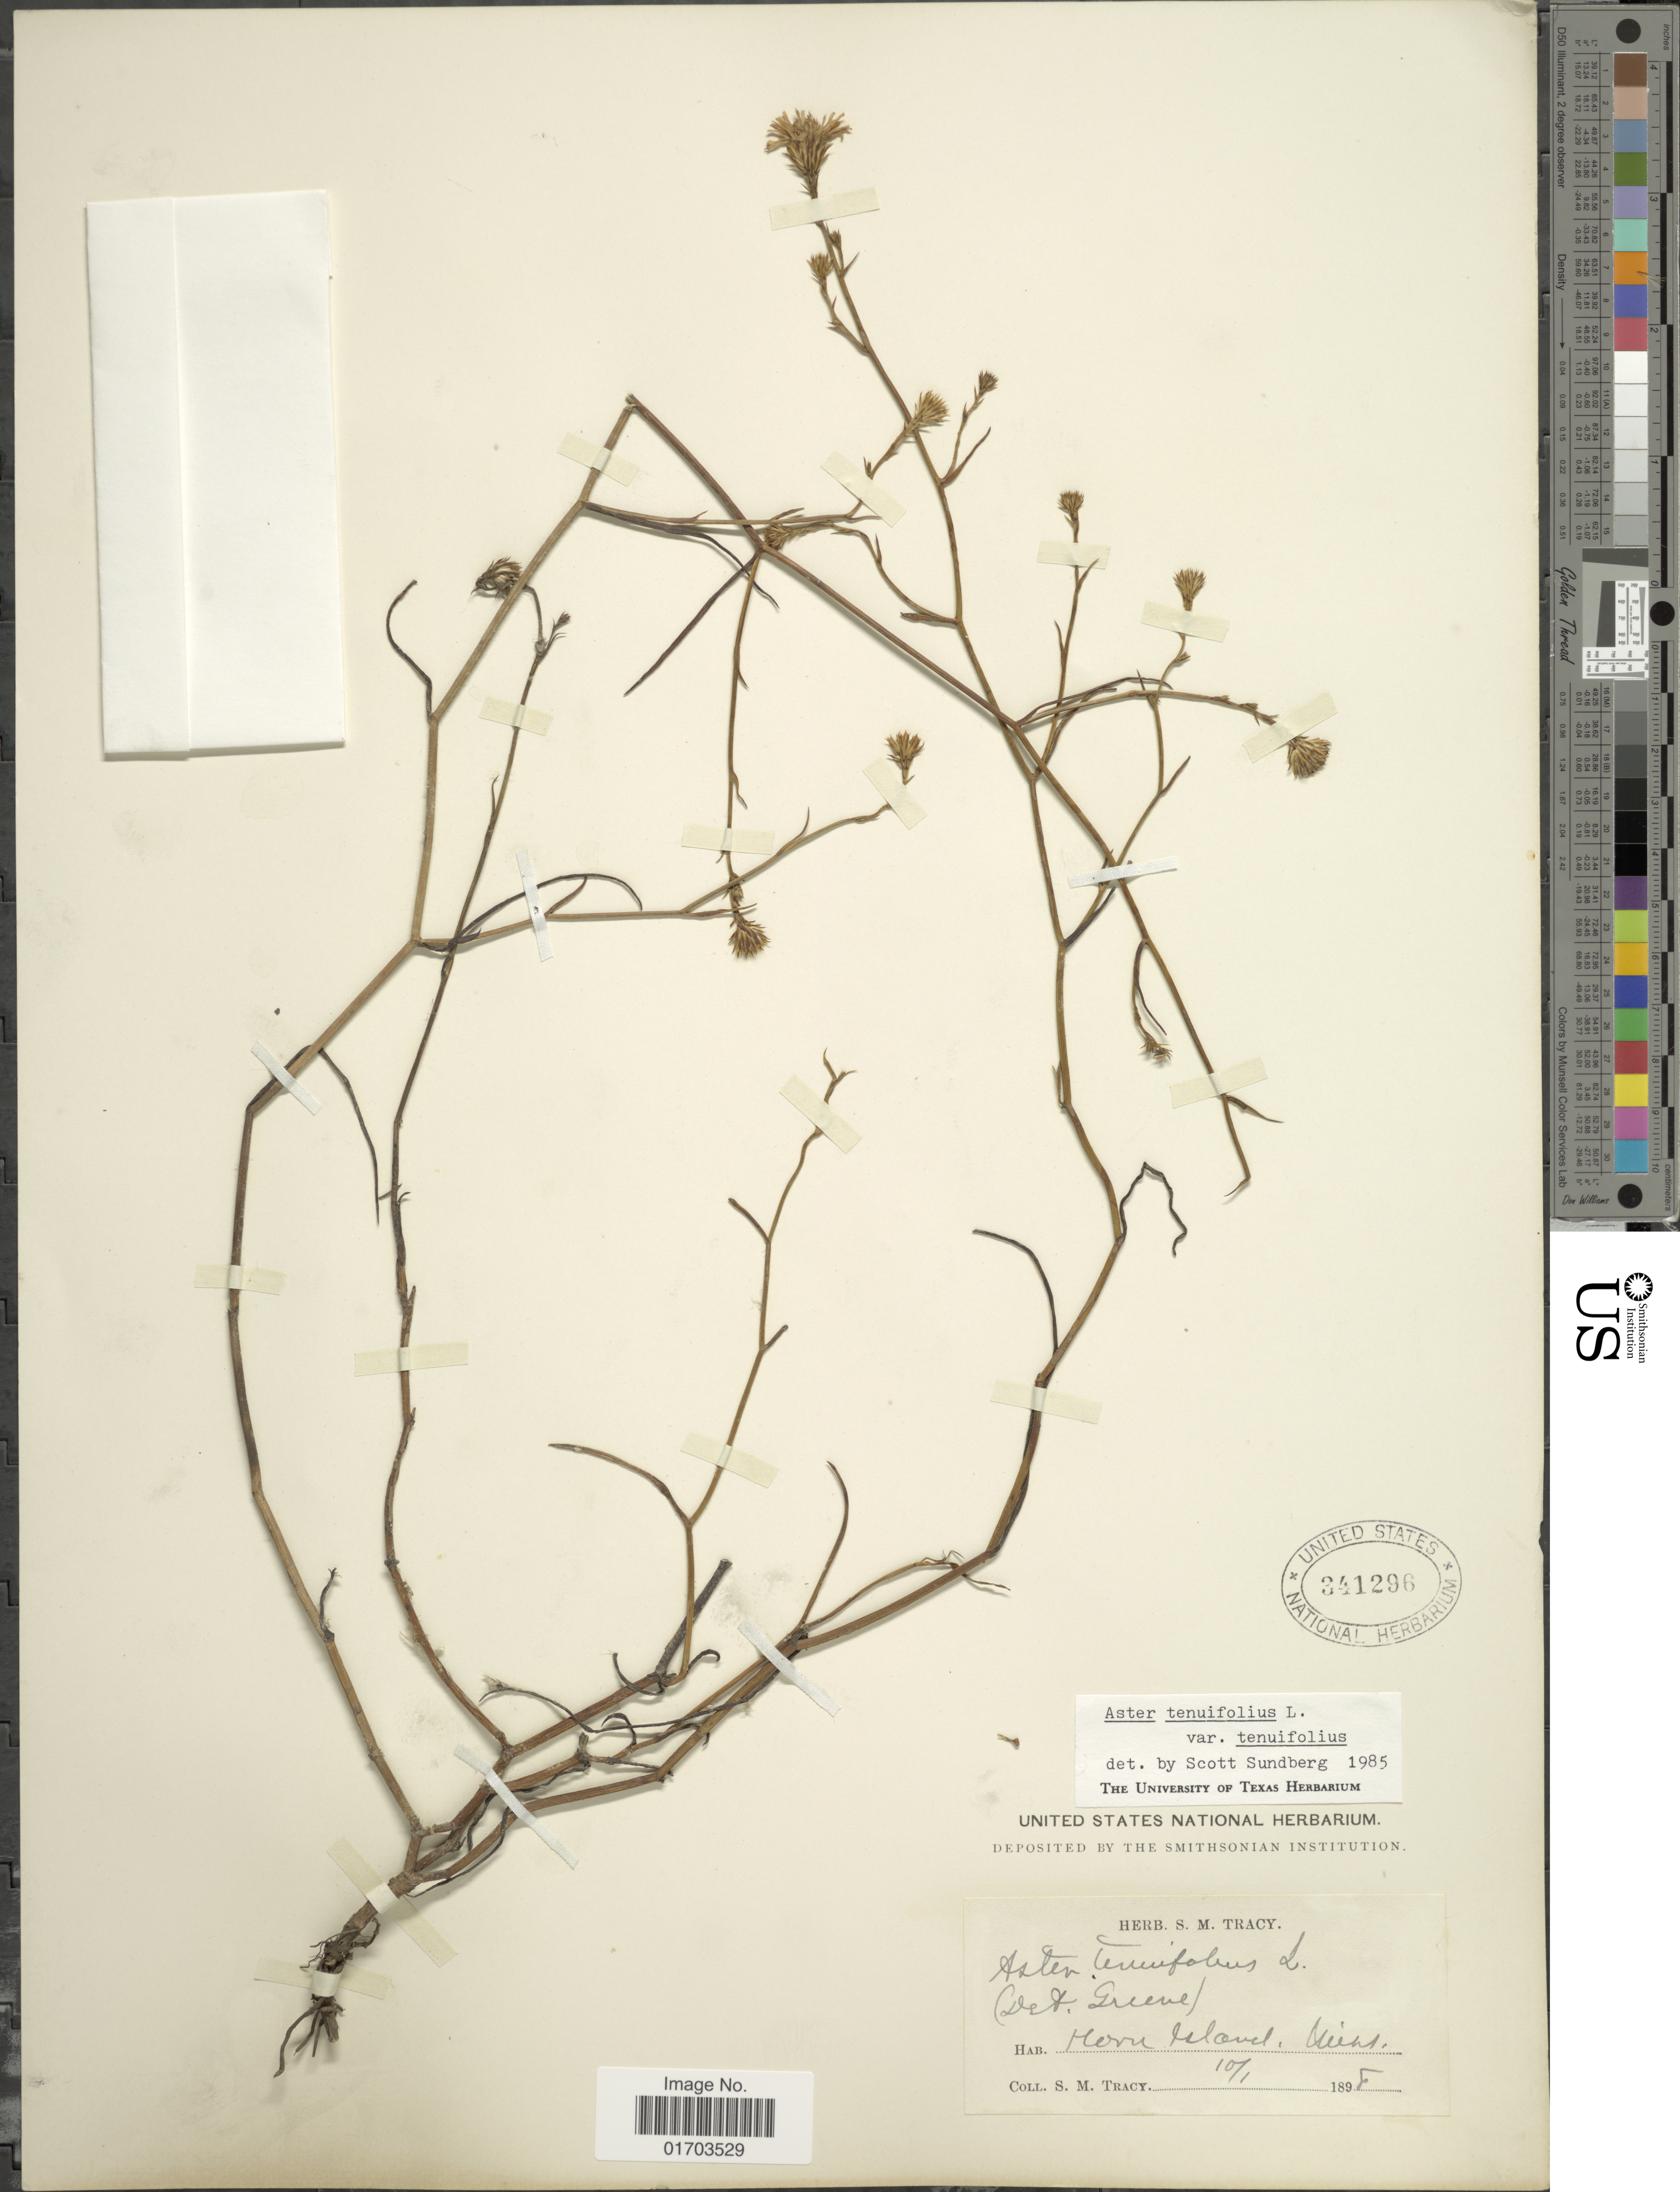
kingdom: Plantae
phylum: Tracheophyta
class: Magnoliopsida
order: Asterales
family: Asteraceae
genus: Symphyotrichum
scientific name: Symphyotrichum tenuifolium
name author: (L.) G.L. Nesom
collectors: S. M. Tracy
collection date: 1898-10-01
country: United States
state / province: Mississippi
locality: Moru Island.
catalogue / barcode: US 341296